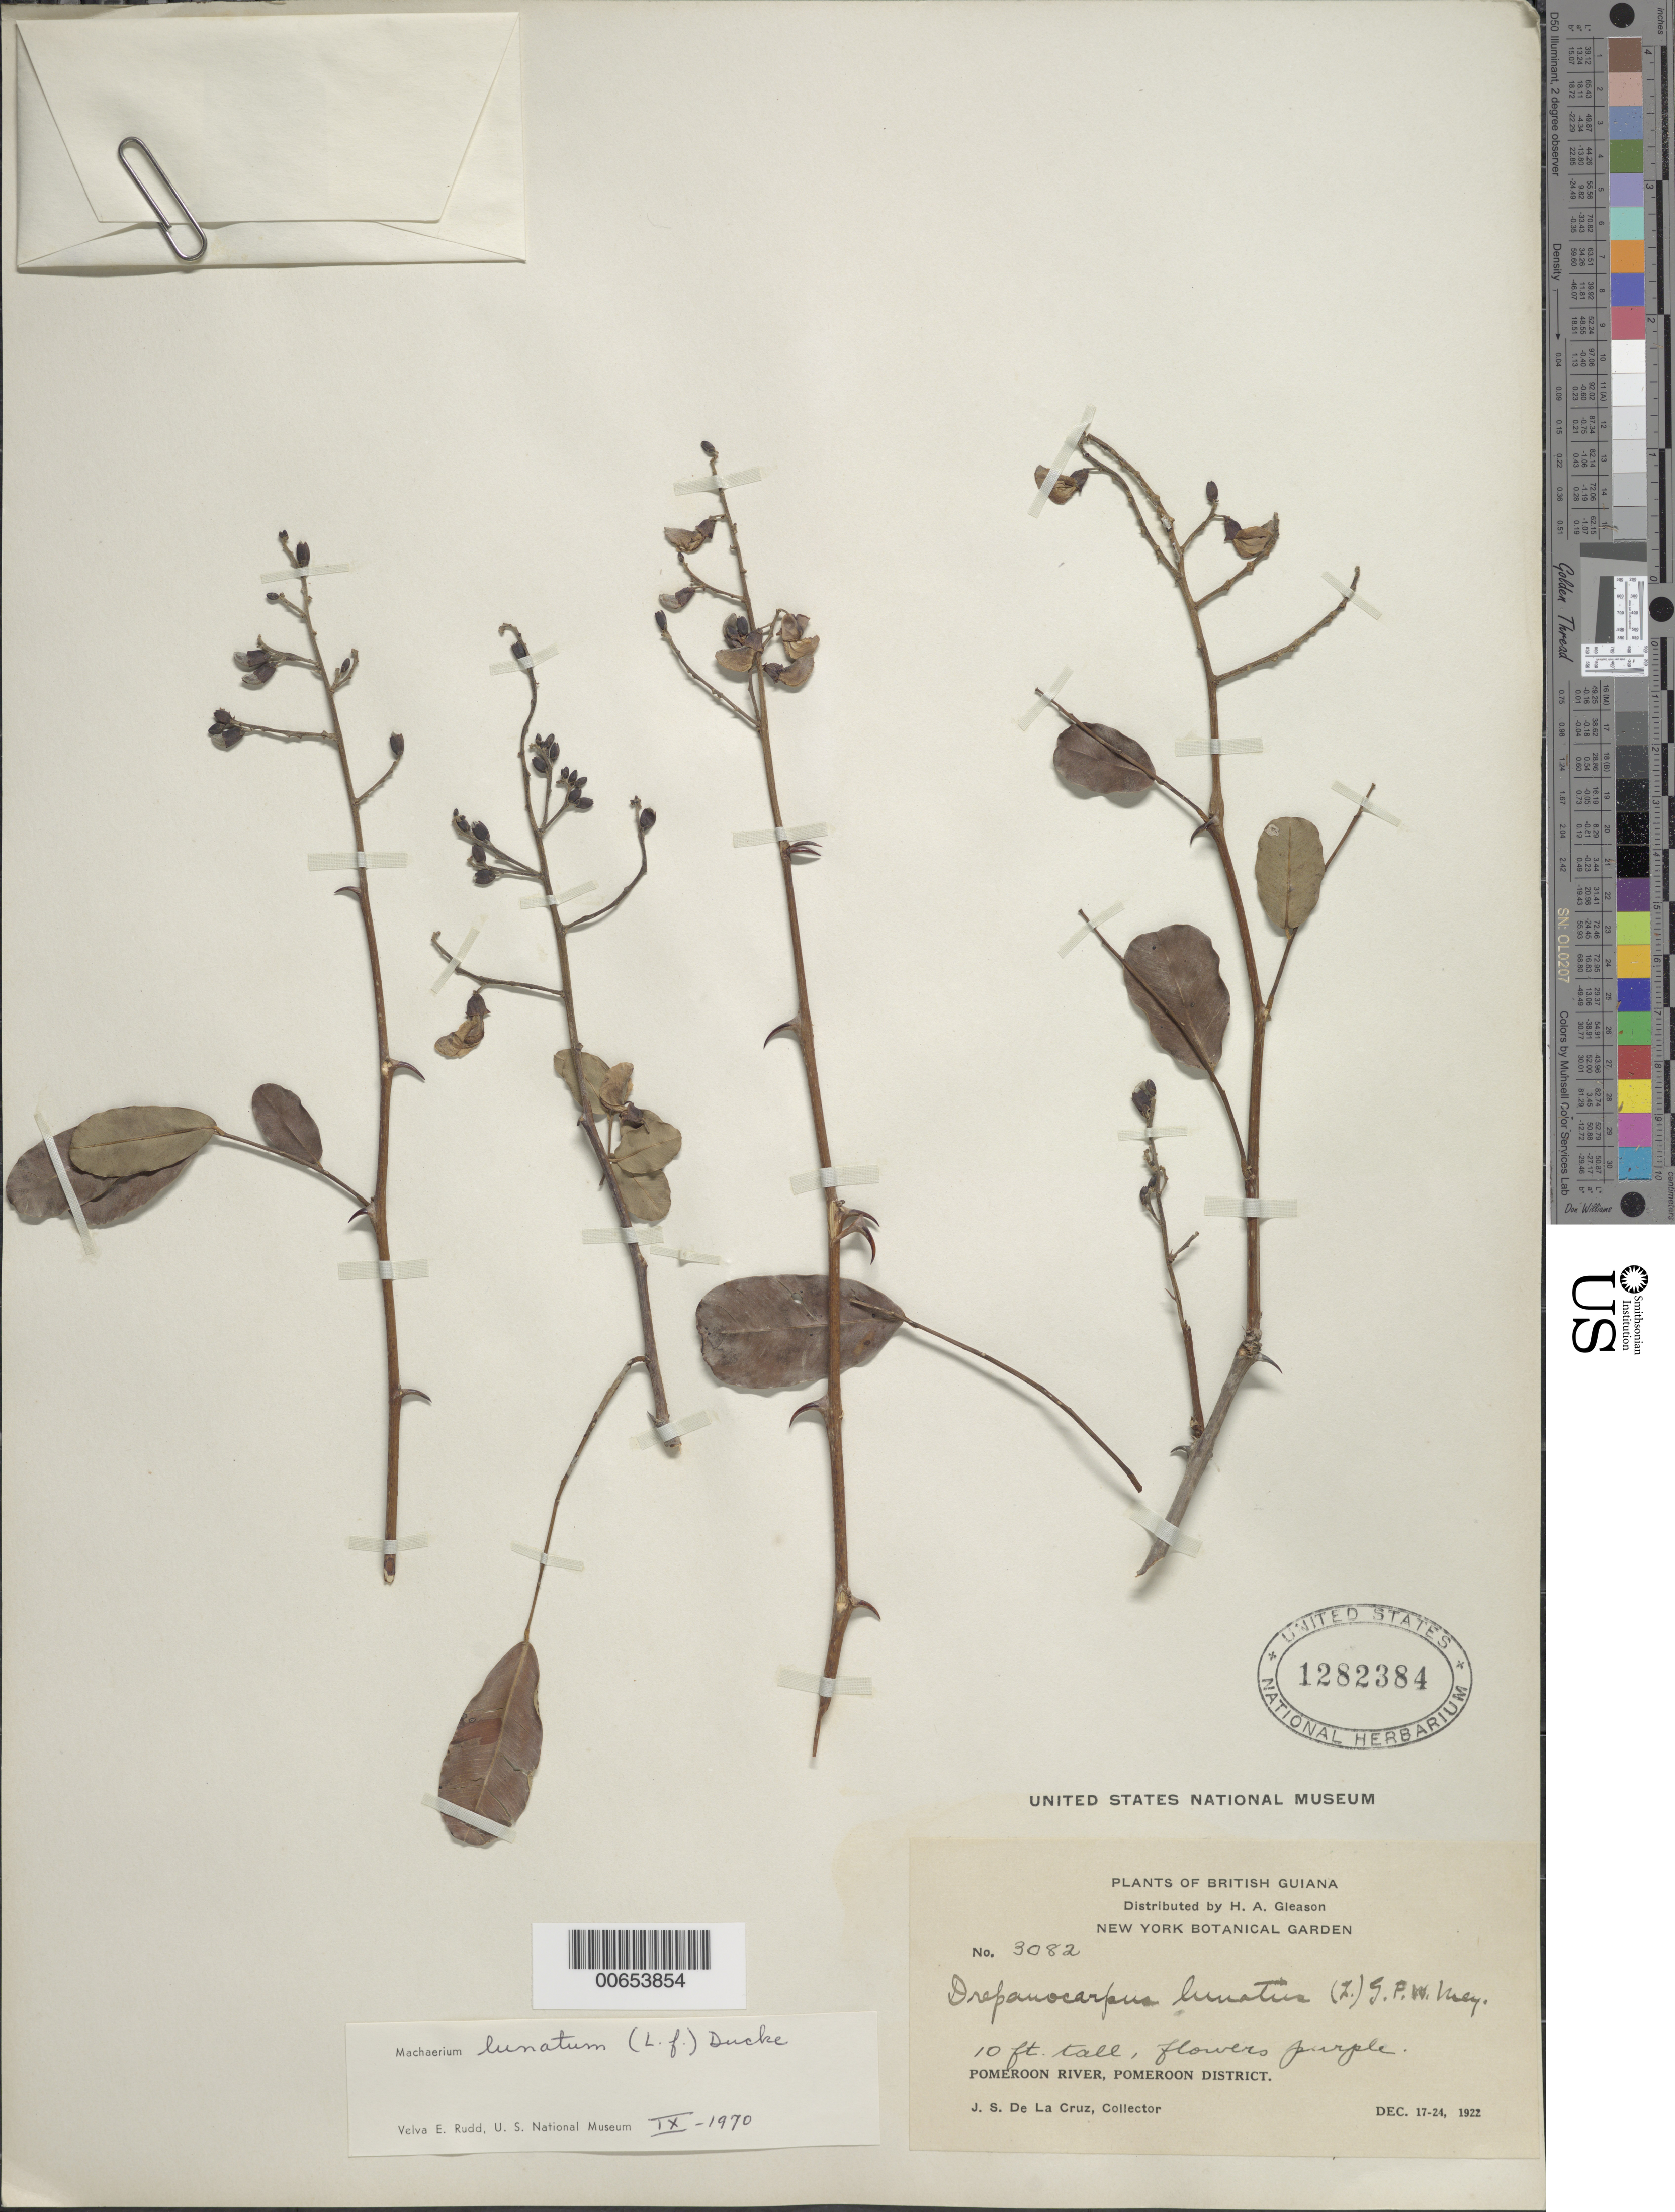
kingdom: Plantae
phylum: Tracheophyta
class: Magnoliopsida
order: Fabales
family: Fabaceae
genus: Machaerium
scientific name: Machaerium lunatum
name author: (L. f.) Ducke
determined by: Rudd, V. E.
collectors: J. S. de la Cruz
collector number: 3082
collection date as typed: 17-Dec-22 to 24-Dec-22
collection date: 1922-12-17/1922-12-24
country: Guyana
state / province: Pomeroon-Supenaam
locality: Pomeroon R.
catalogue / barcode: US 1282384